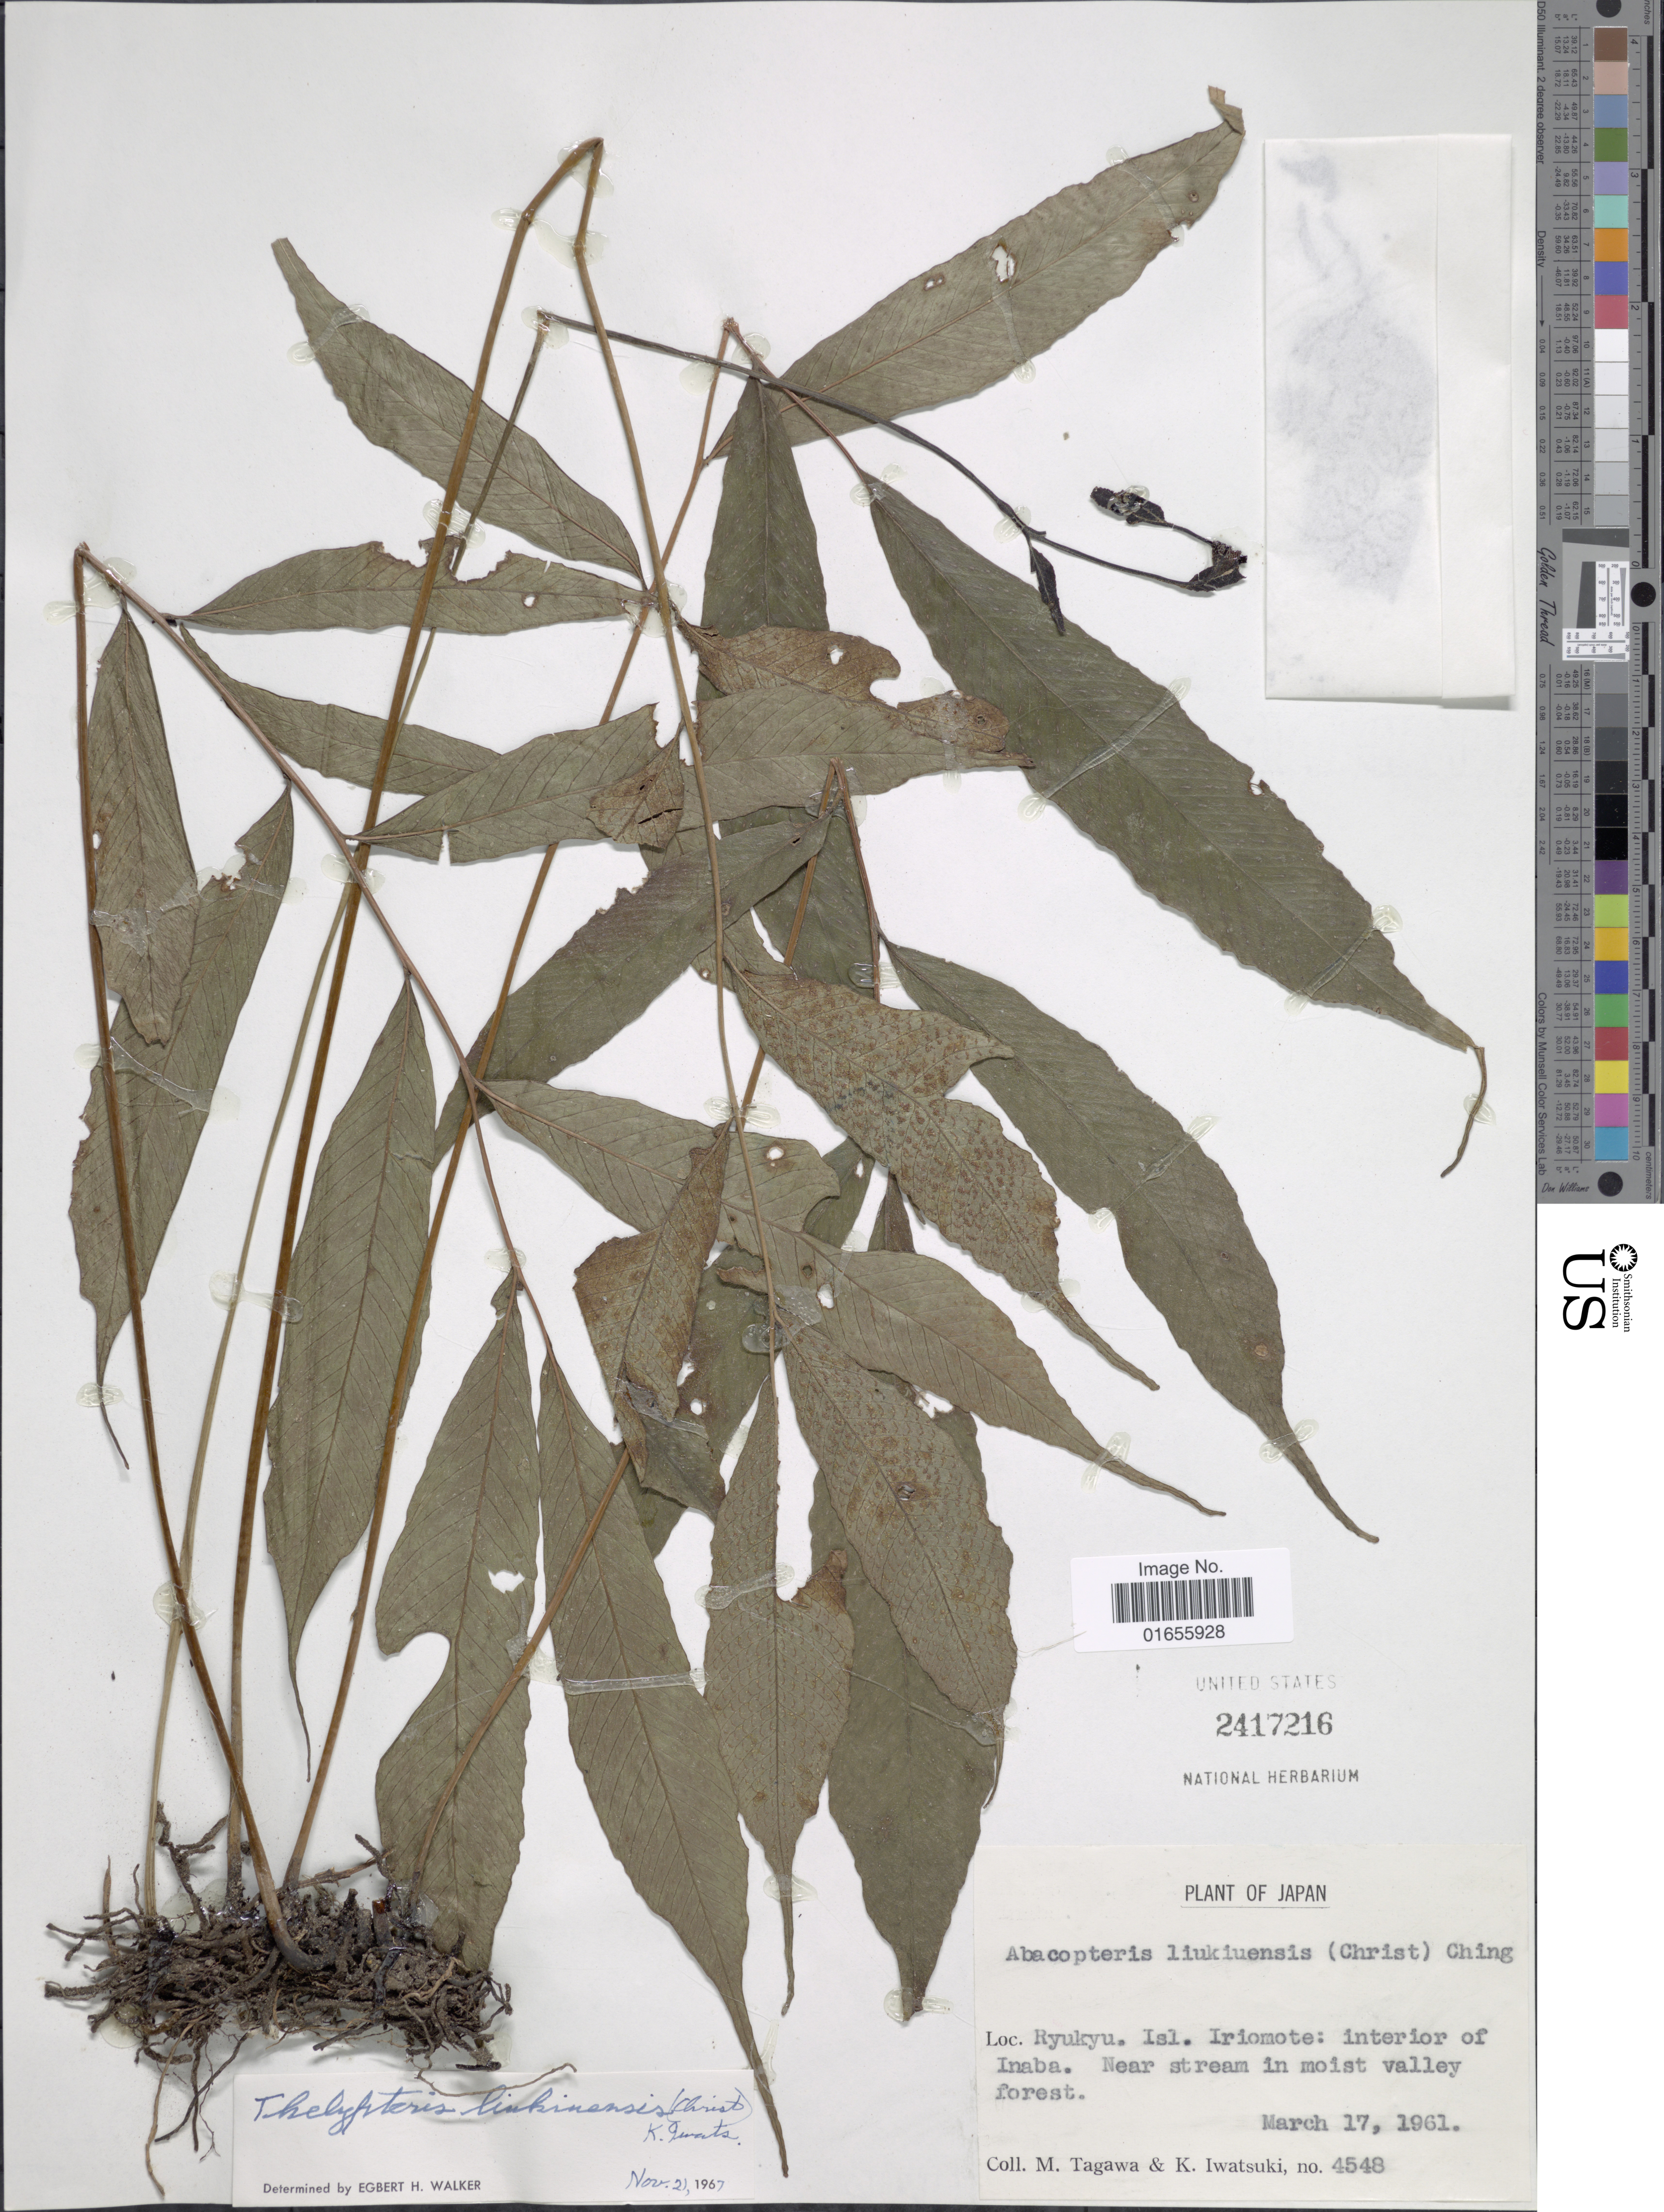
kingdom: Plantae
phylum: Tracheophyta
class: Polypodiopsida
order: Polypodiales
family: Thelypteridaceae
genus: Pronephrium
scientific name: Pronephrium liukiuense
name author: (C. Chr.) K. Iwats.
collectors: M. Tagawa & K. Iwatsuki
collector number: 4548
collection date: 1961-03-17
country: Japan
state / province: Okinawa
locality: Ryukyu. Isl. Iriomote: interior of Inaba. Near stream in moist valley forest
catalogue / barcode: US 2417216